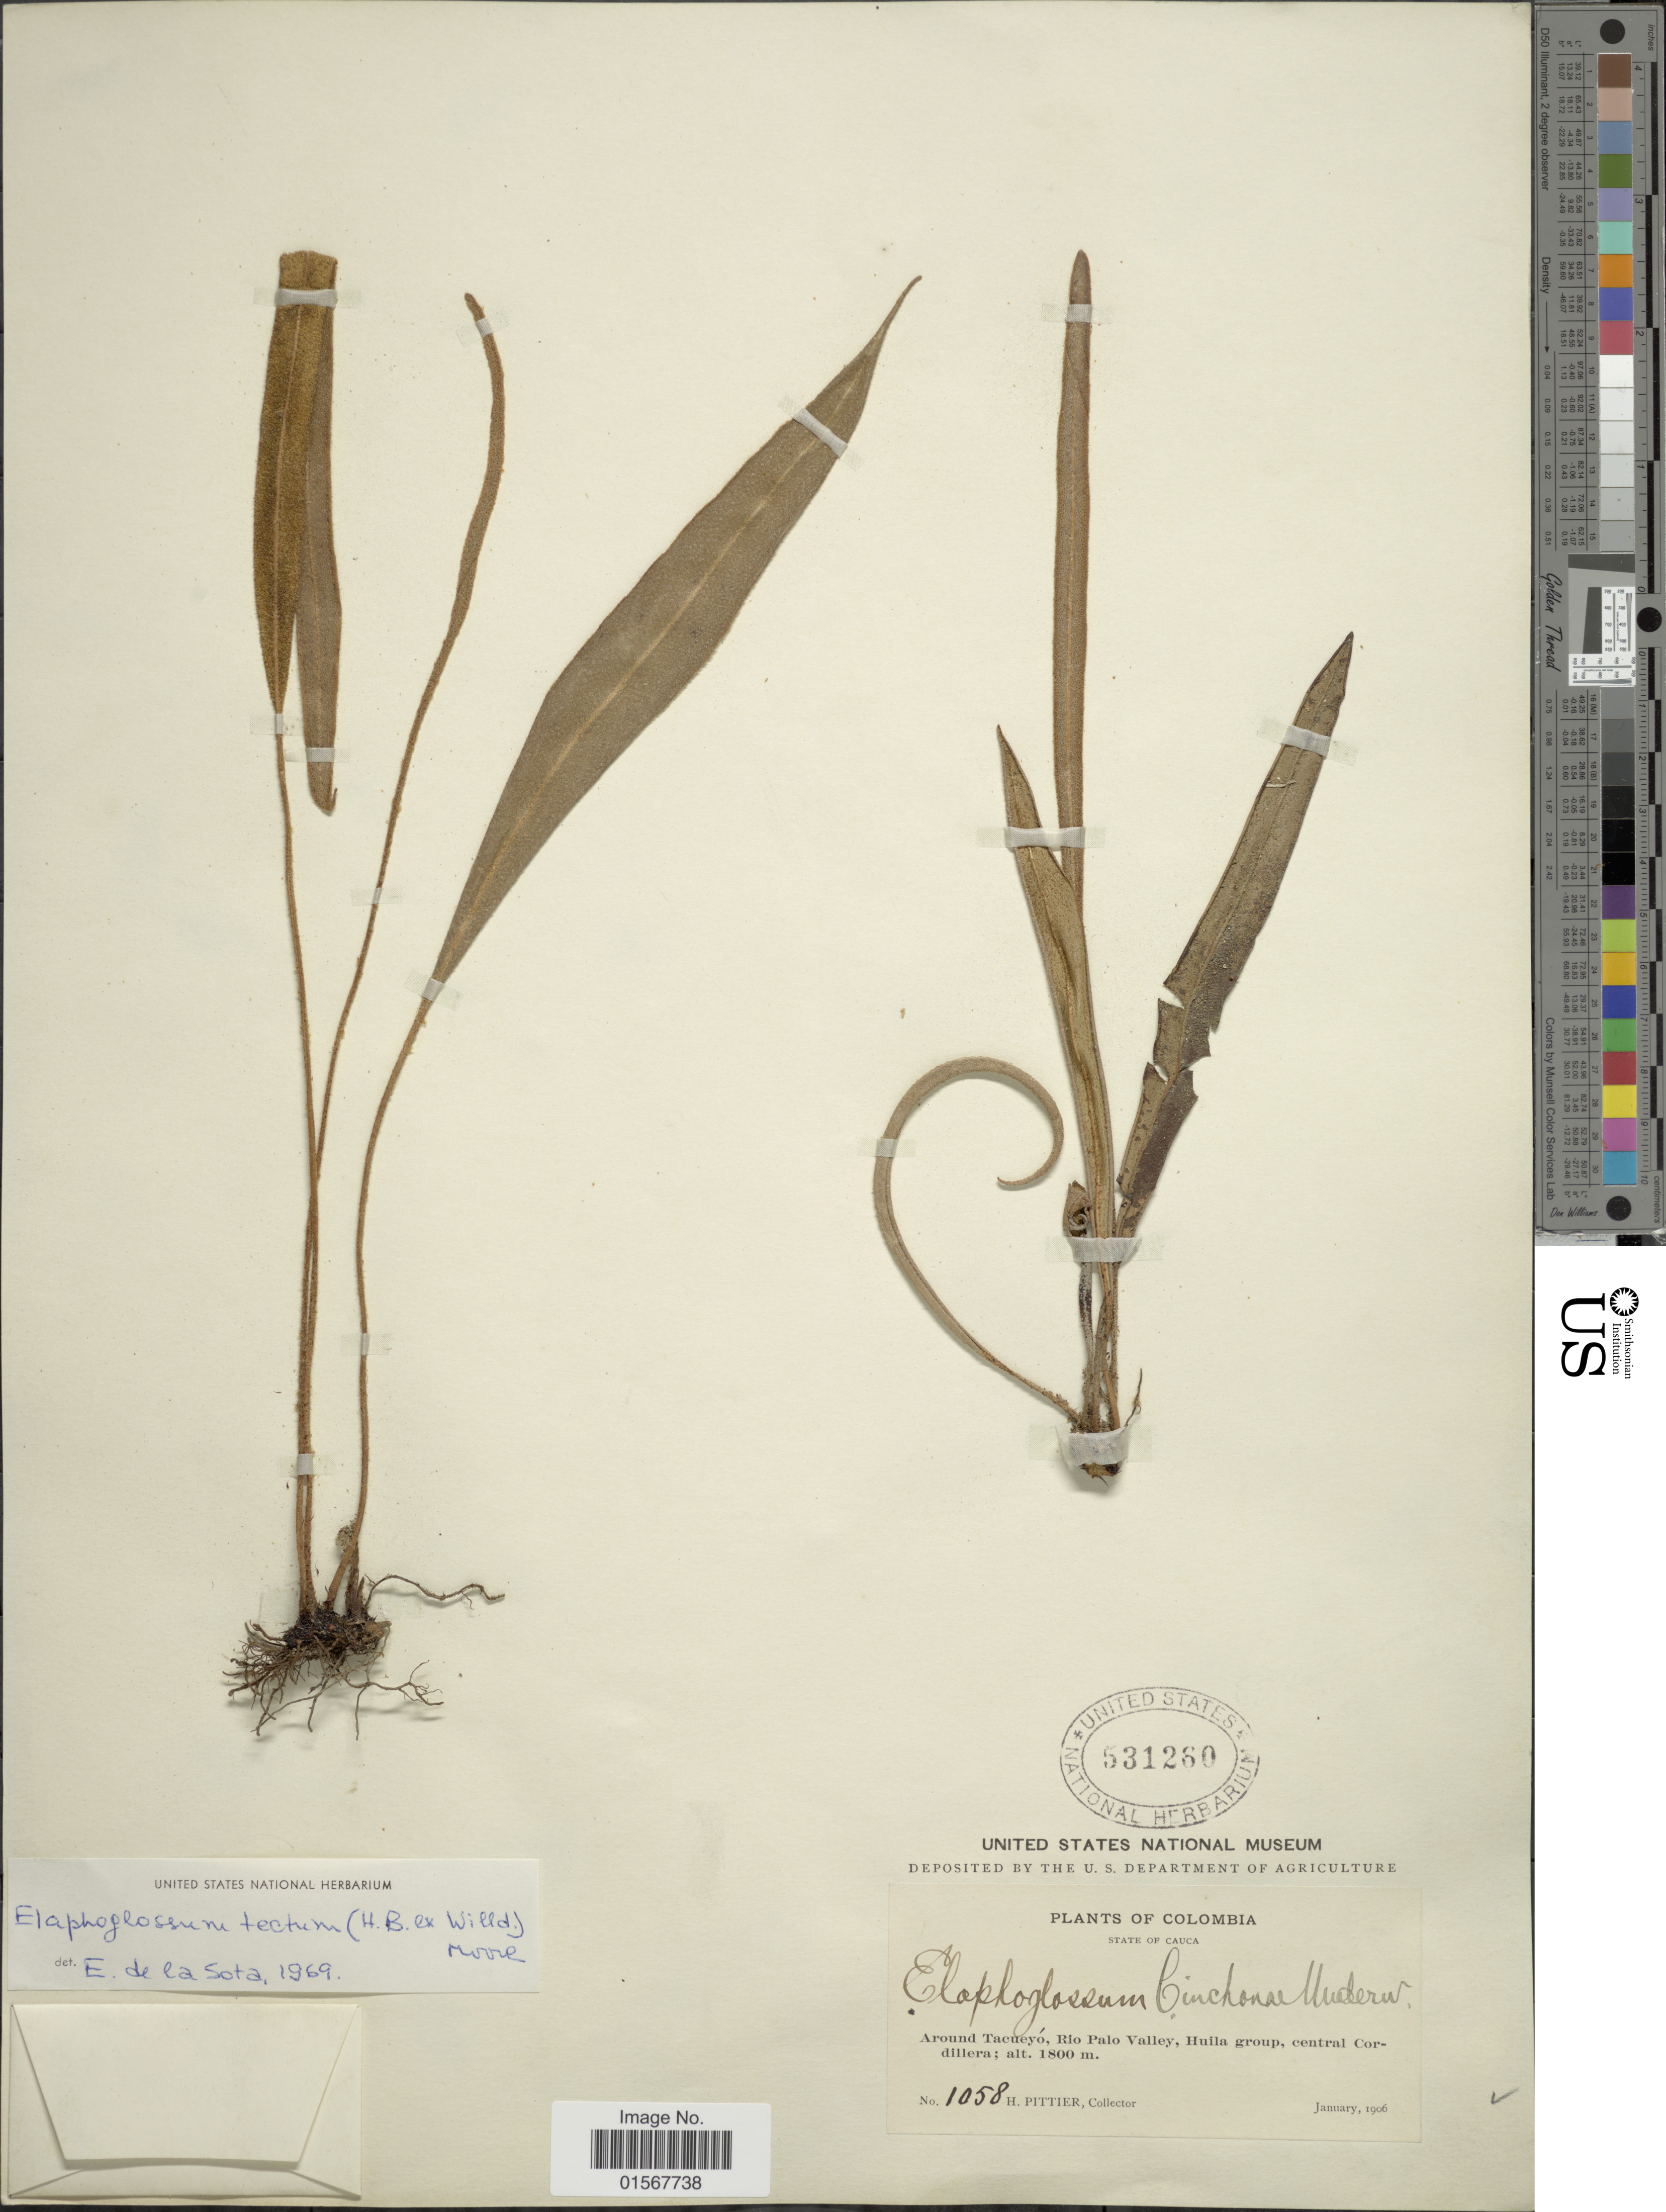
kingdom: Plantae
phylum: Tracheophyta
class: Polypodiopsida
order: Polypodiales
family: Dryopteridaceae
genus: Elaphoglossum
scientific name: Elaphoglossum tectum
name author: (Humb. & Bonpl.) Moore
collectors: H. F. Pittier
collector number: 1058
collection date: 1906-01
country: Colombia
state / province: Cauca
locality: State of Cauca, around Tacueyo, Rio Palo Valley, Huila group, central Cordillera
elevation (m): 1800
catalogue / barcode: US 531260